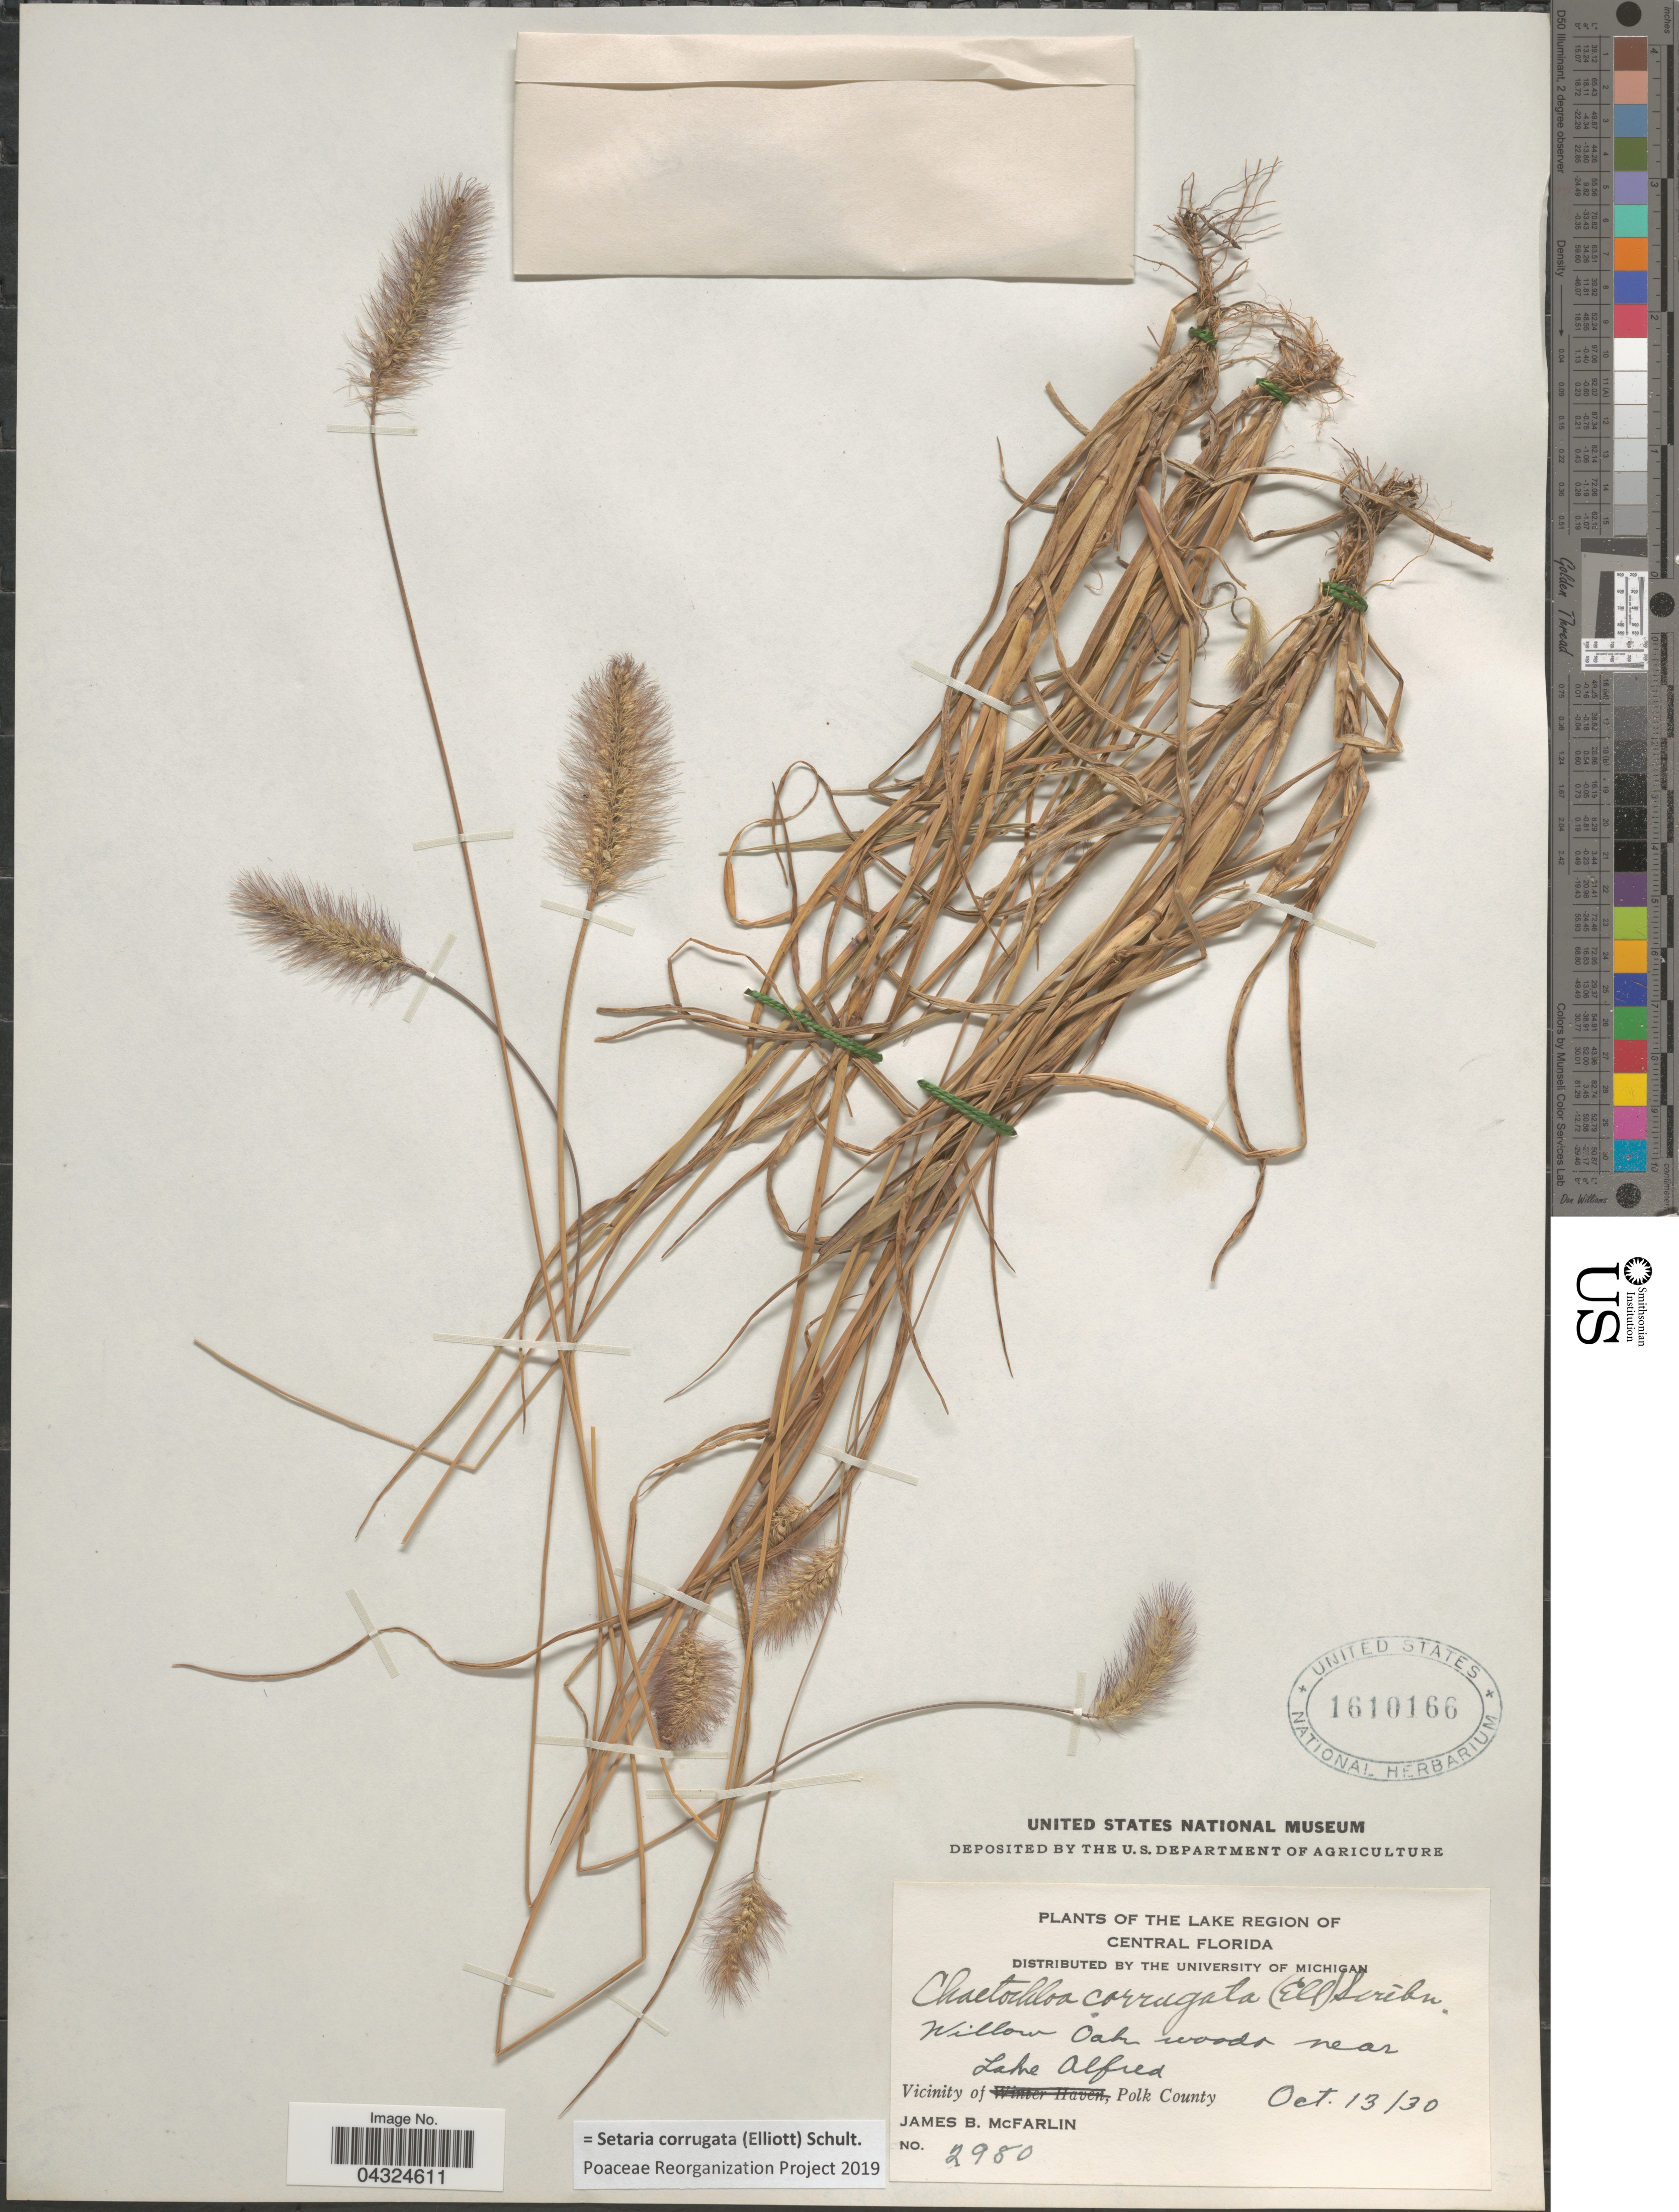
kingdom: Plantae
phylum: Tracheophyta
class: Liliopsida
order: Poales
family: Poaceae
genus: Setaria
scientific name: Setaria corrugata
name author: (Elliott) Schult.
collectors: J. McFarlin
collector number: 2980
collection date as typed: Transcribed d/m/y: 13/10/30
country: United States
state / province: Florida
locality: The Lake Region of Central Florida. Willow Oak woods near Lake Alfred. Vicinity of Polk County.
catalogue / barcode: US 1610166